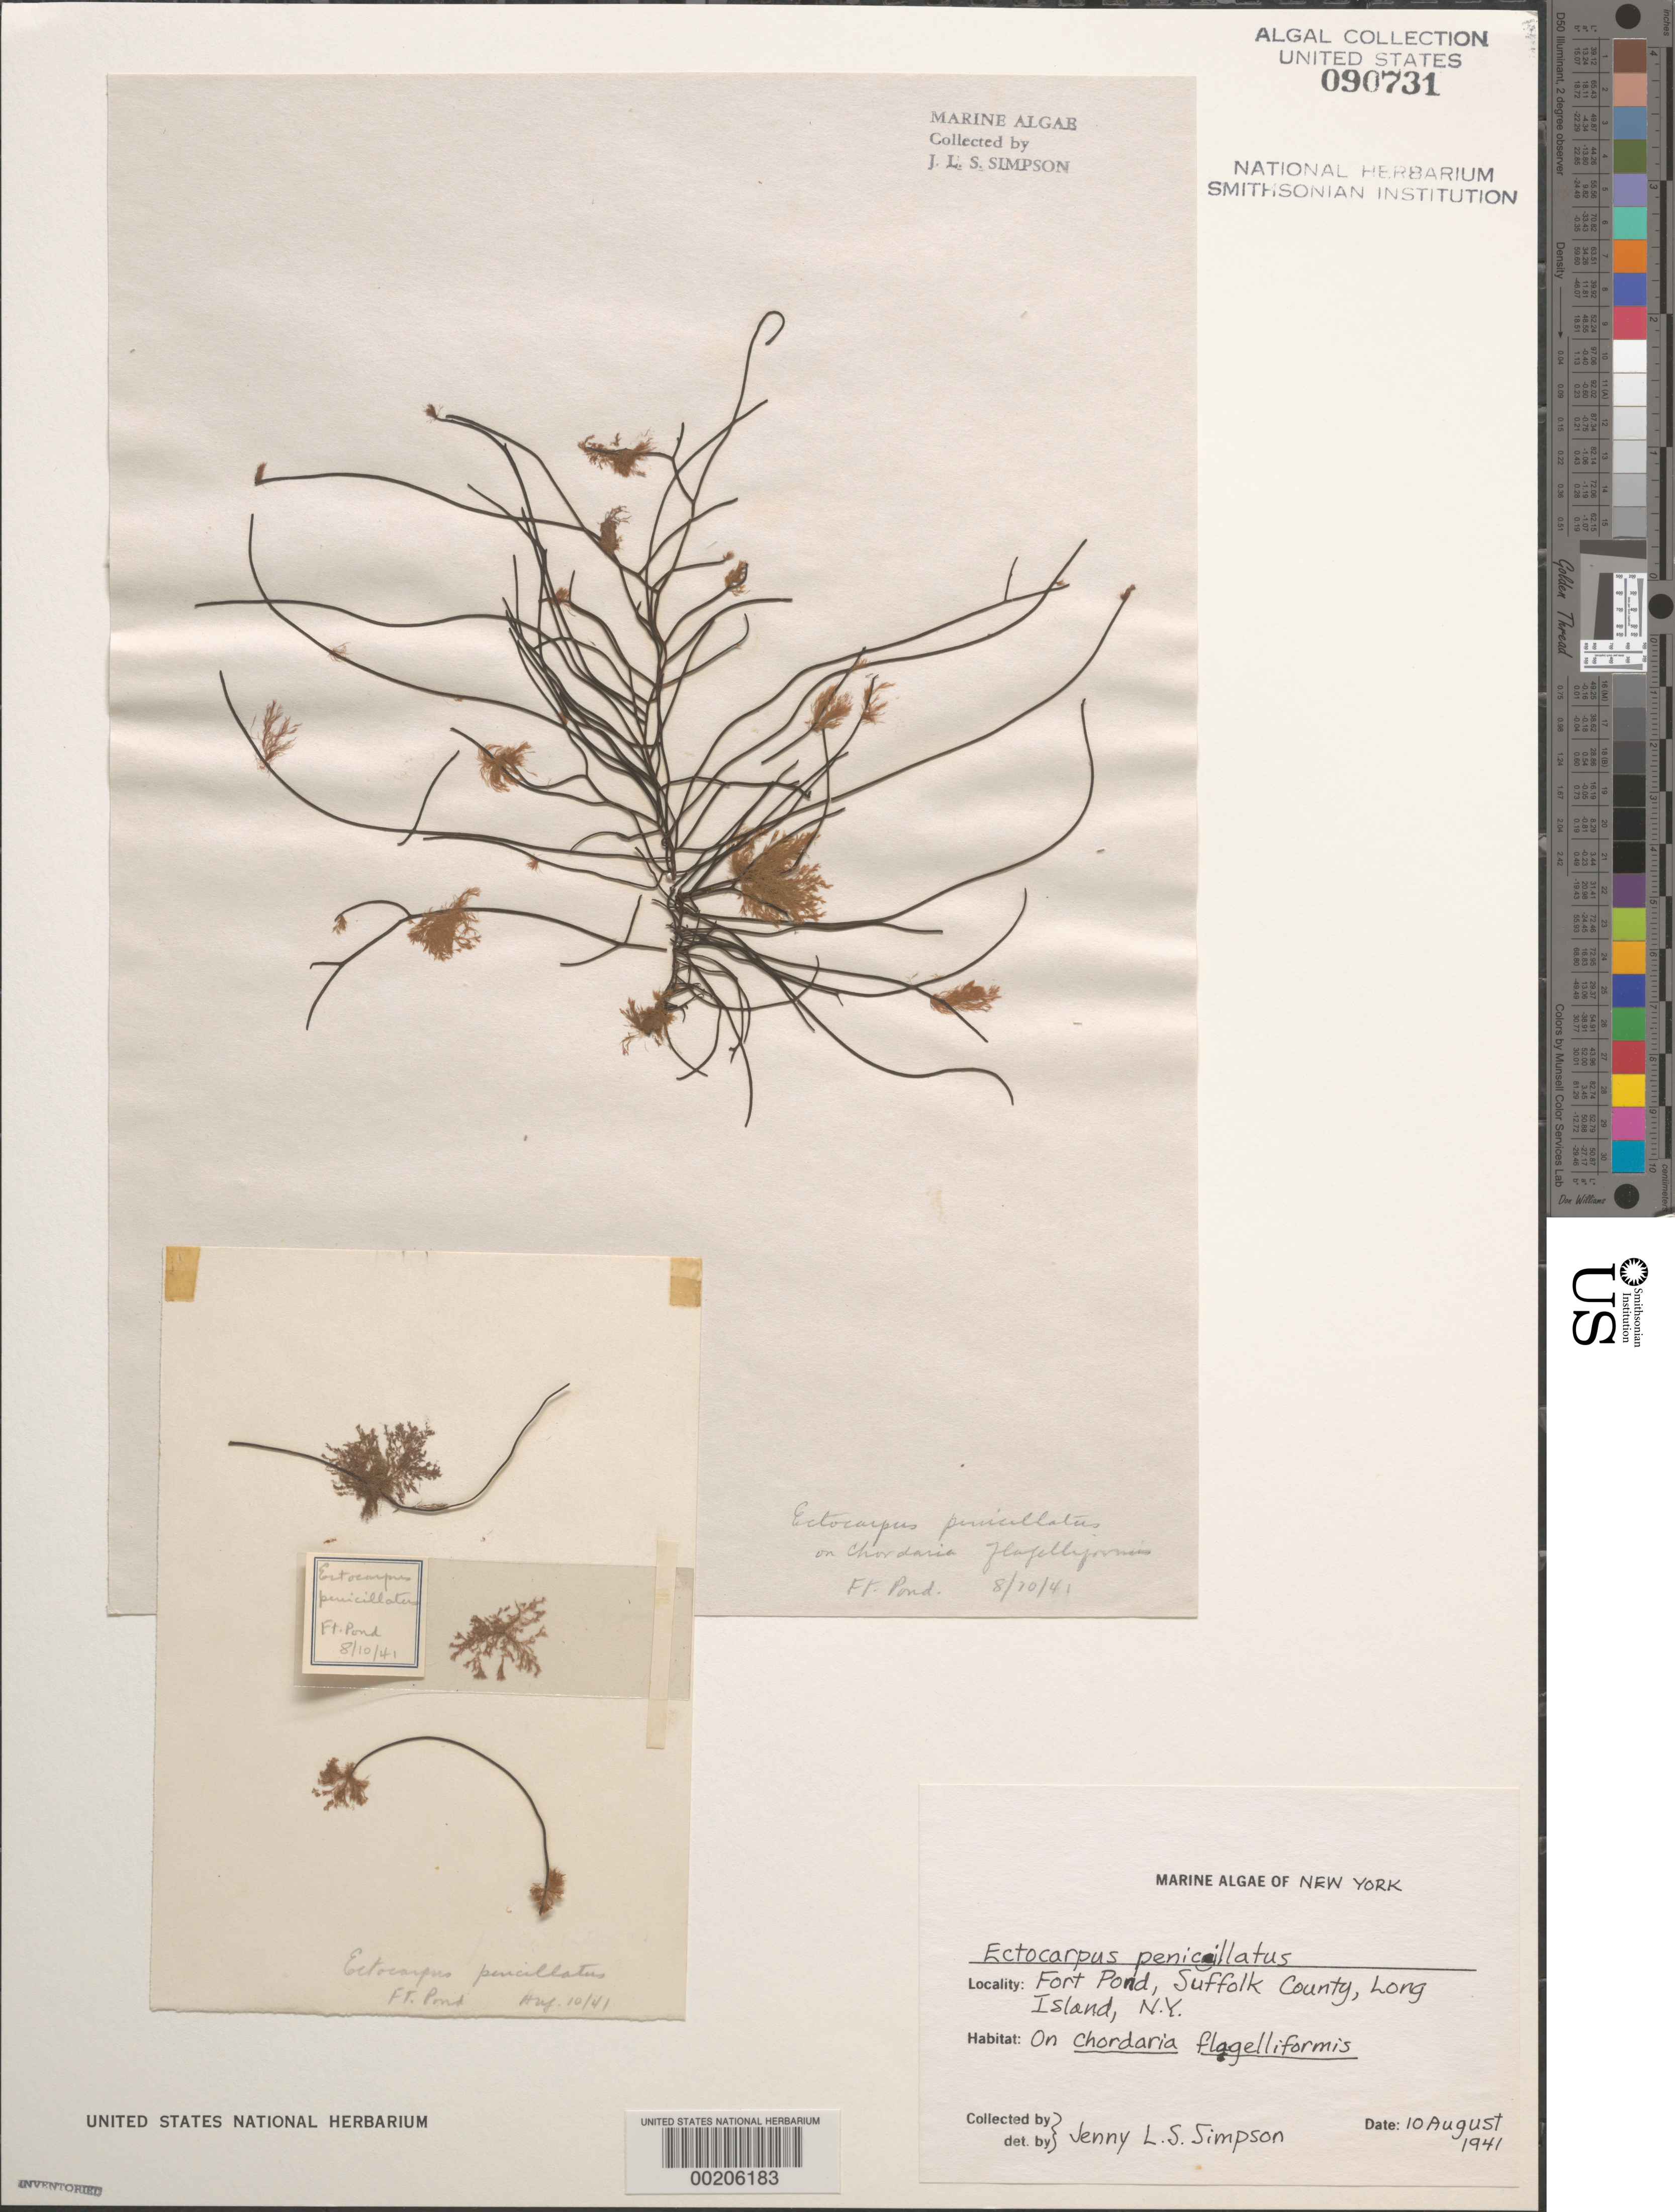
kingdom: Chromista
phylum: Ochrophyta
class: Phaeophyceae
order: Ectocarpales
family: Ectocarpaceae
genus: Ectocarpus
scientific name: Ectocarpus penicillatus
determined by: Simpson, J. L. S.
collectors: J. Simpson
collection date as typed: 10 Aug 1941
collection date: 1941-08-10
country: United States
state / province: New York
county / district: Suffolk County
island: Long Island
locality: Fort Pond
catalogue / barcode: US 90731